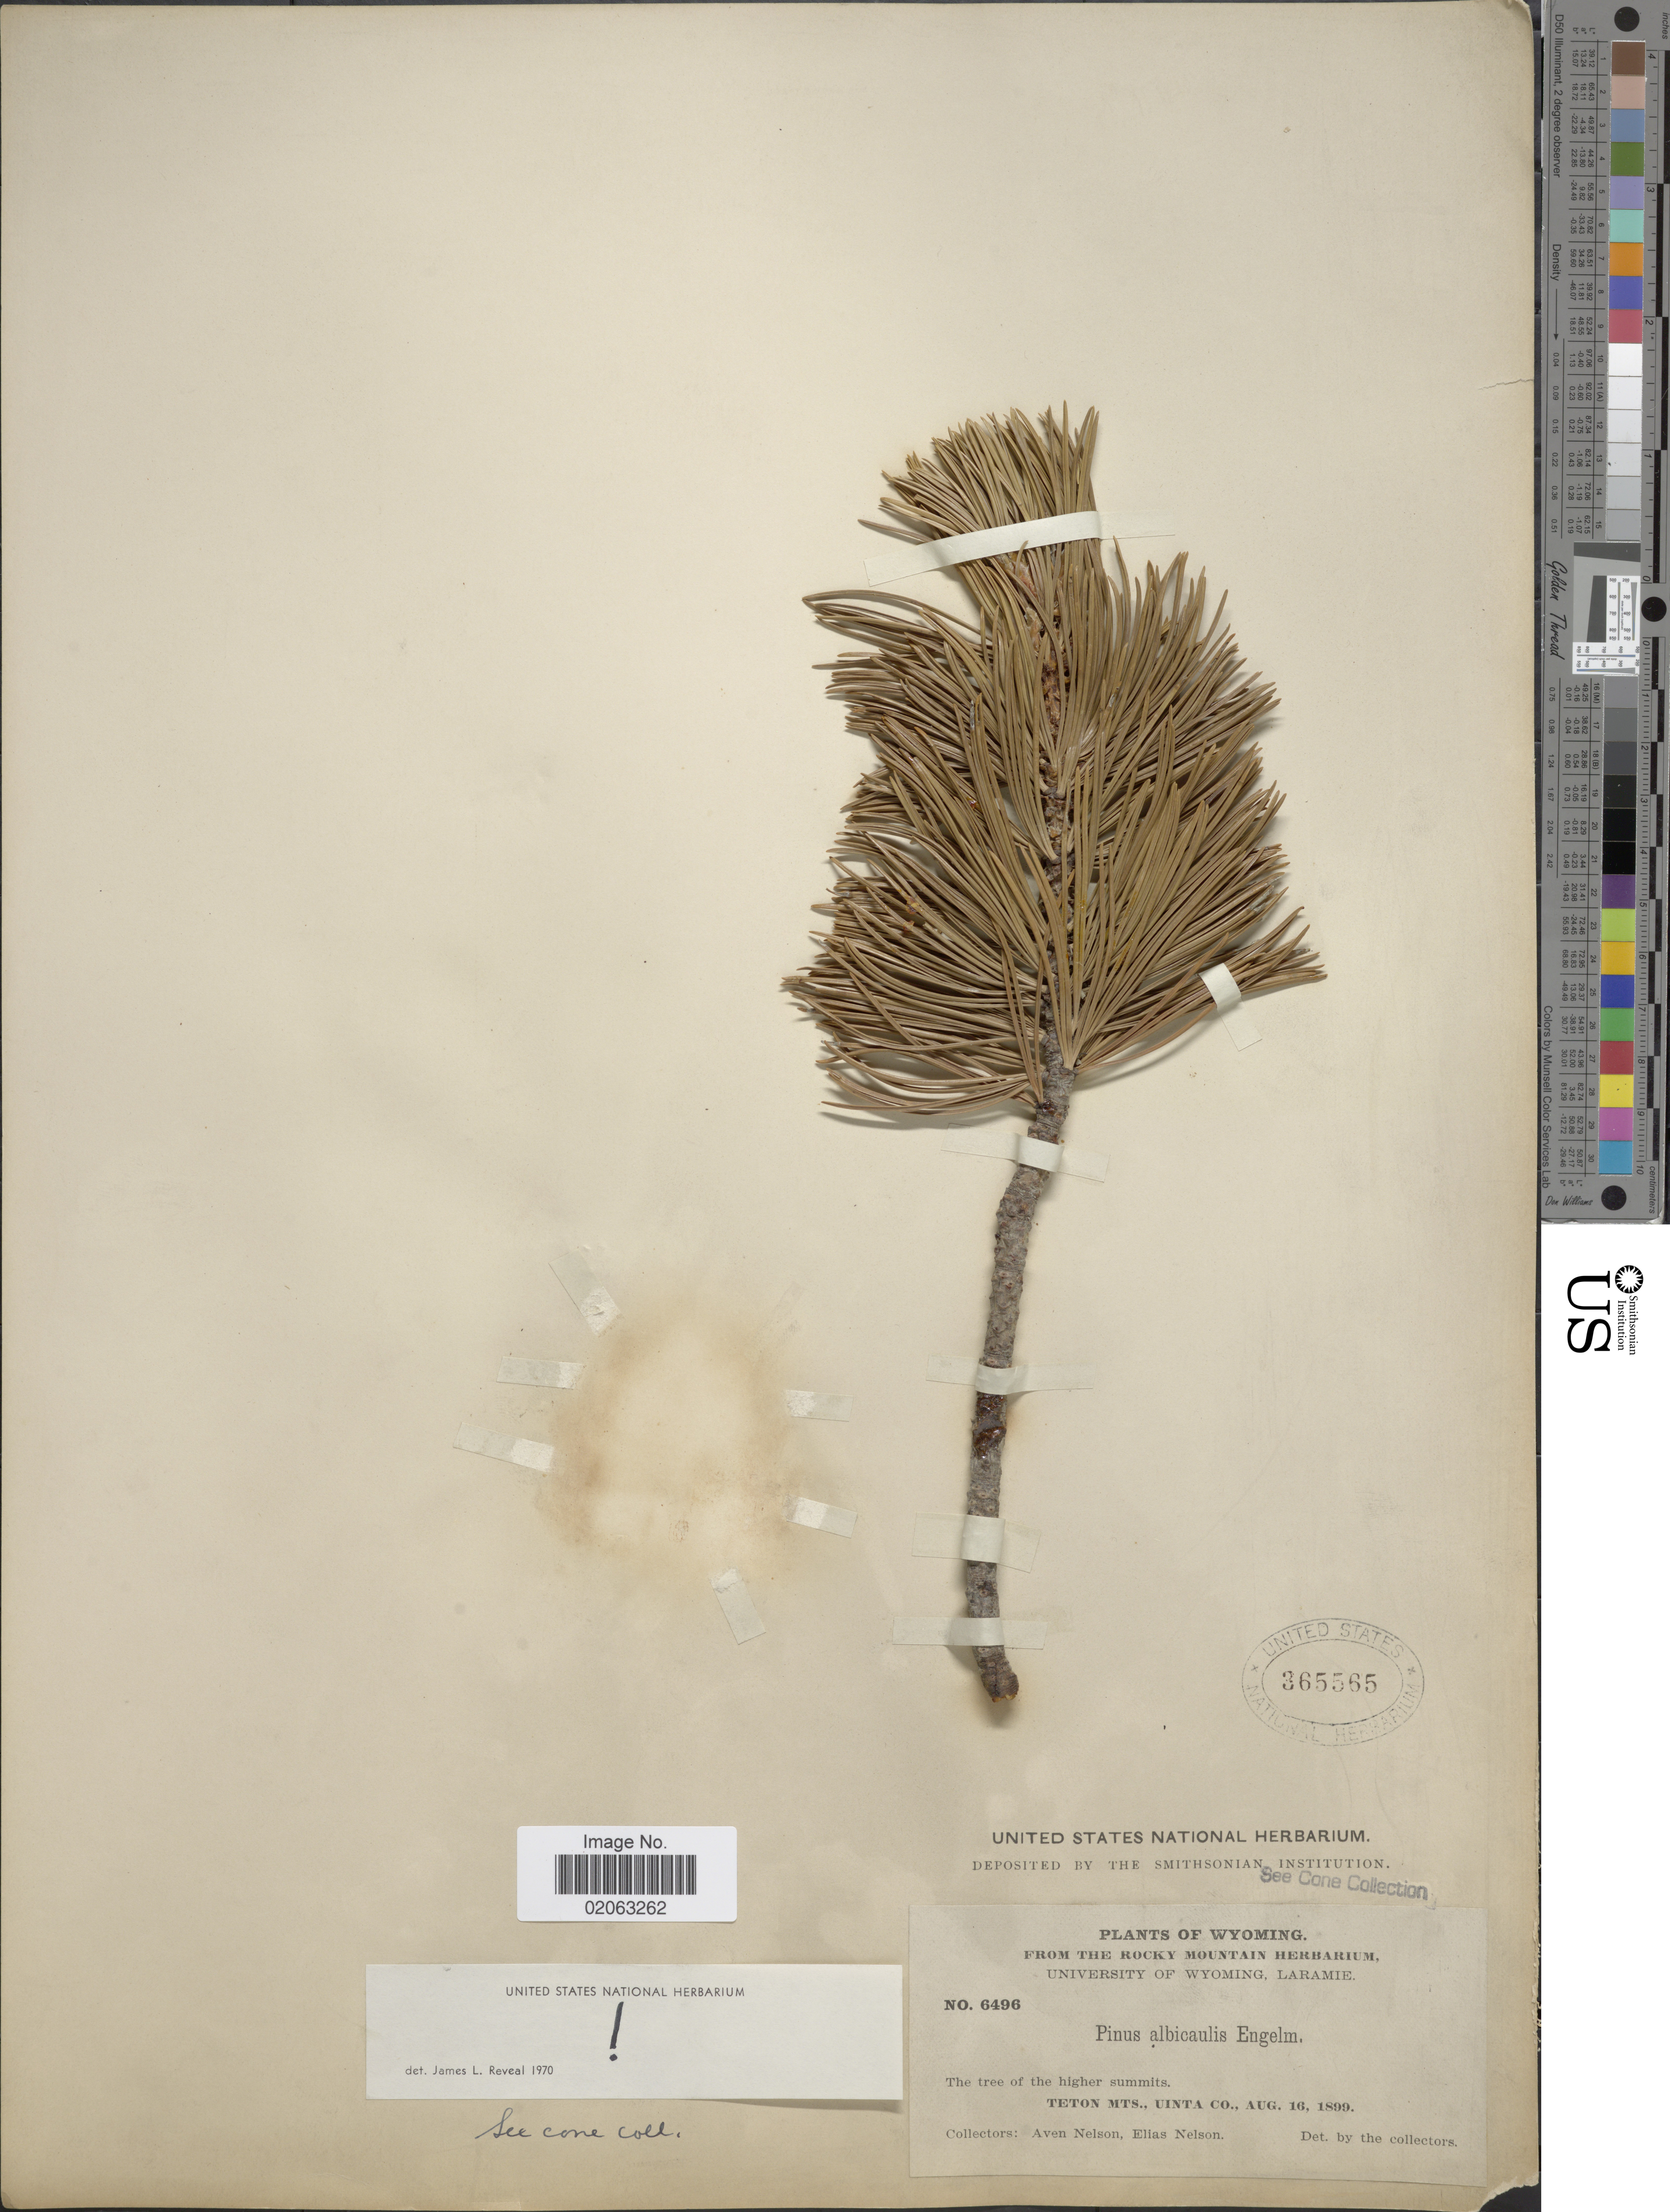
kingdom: Plantae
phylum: Tracheophyta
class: Pinopsida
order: Pinales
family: Pinaceae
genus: Pinus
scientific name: Pinus albicaulis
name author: Engelm.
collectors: A. Nelson & E. Nelson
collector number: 6496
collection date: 1899-08-16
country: United States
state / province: Wyoming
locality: The tree of the higher summits, Teton Mts., Uinta Co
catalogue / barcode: US 365565